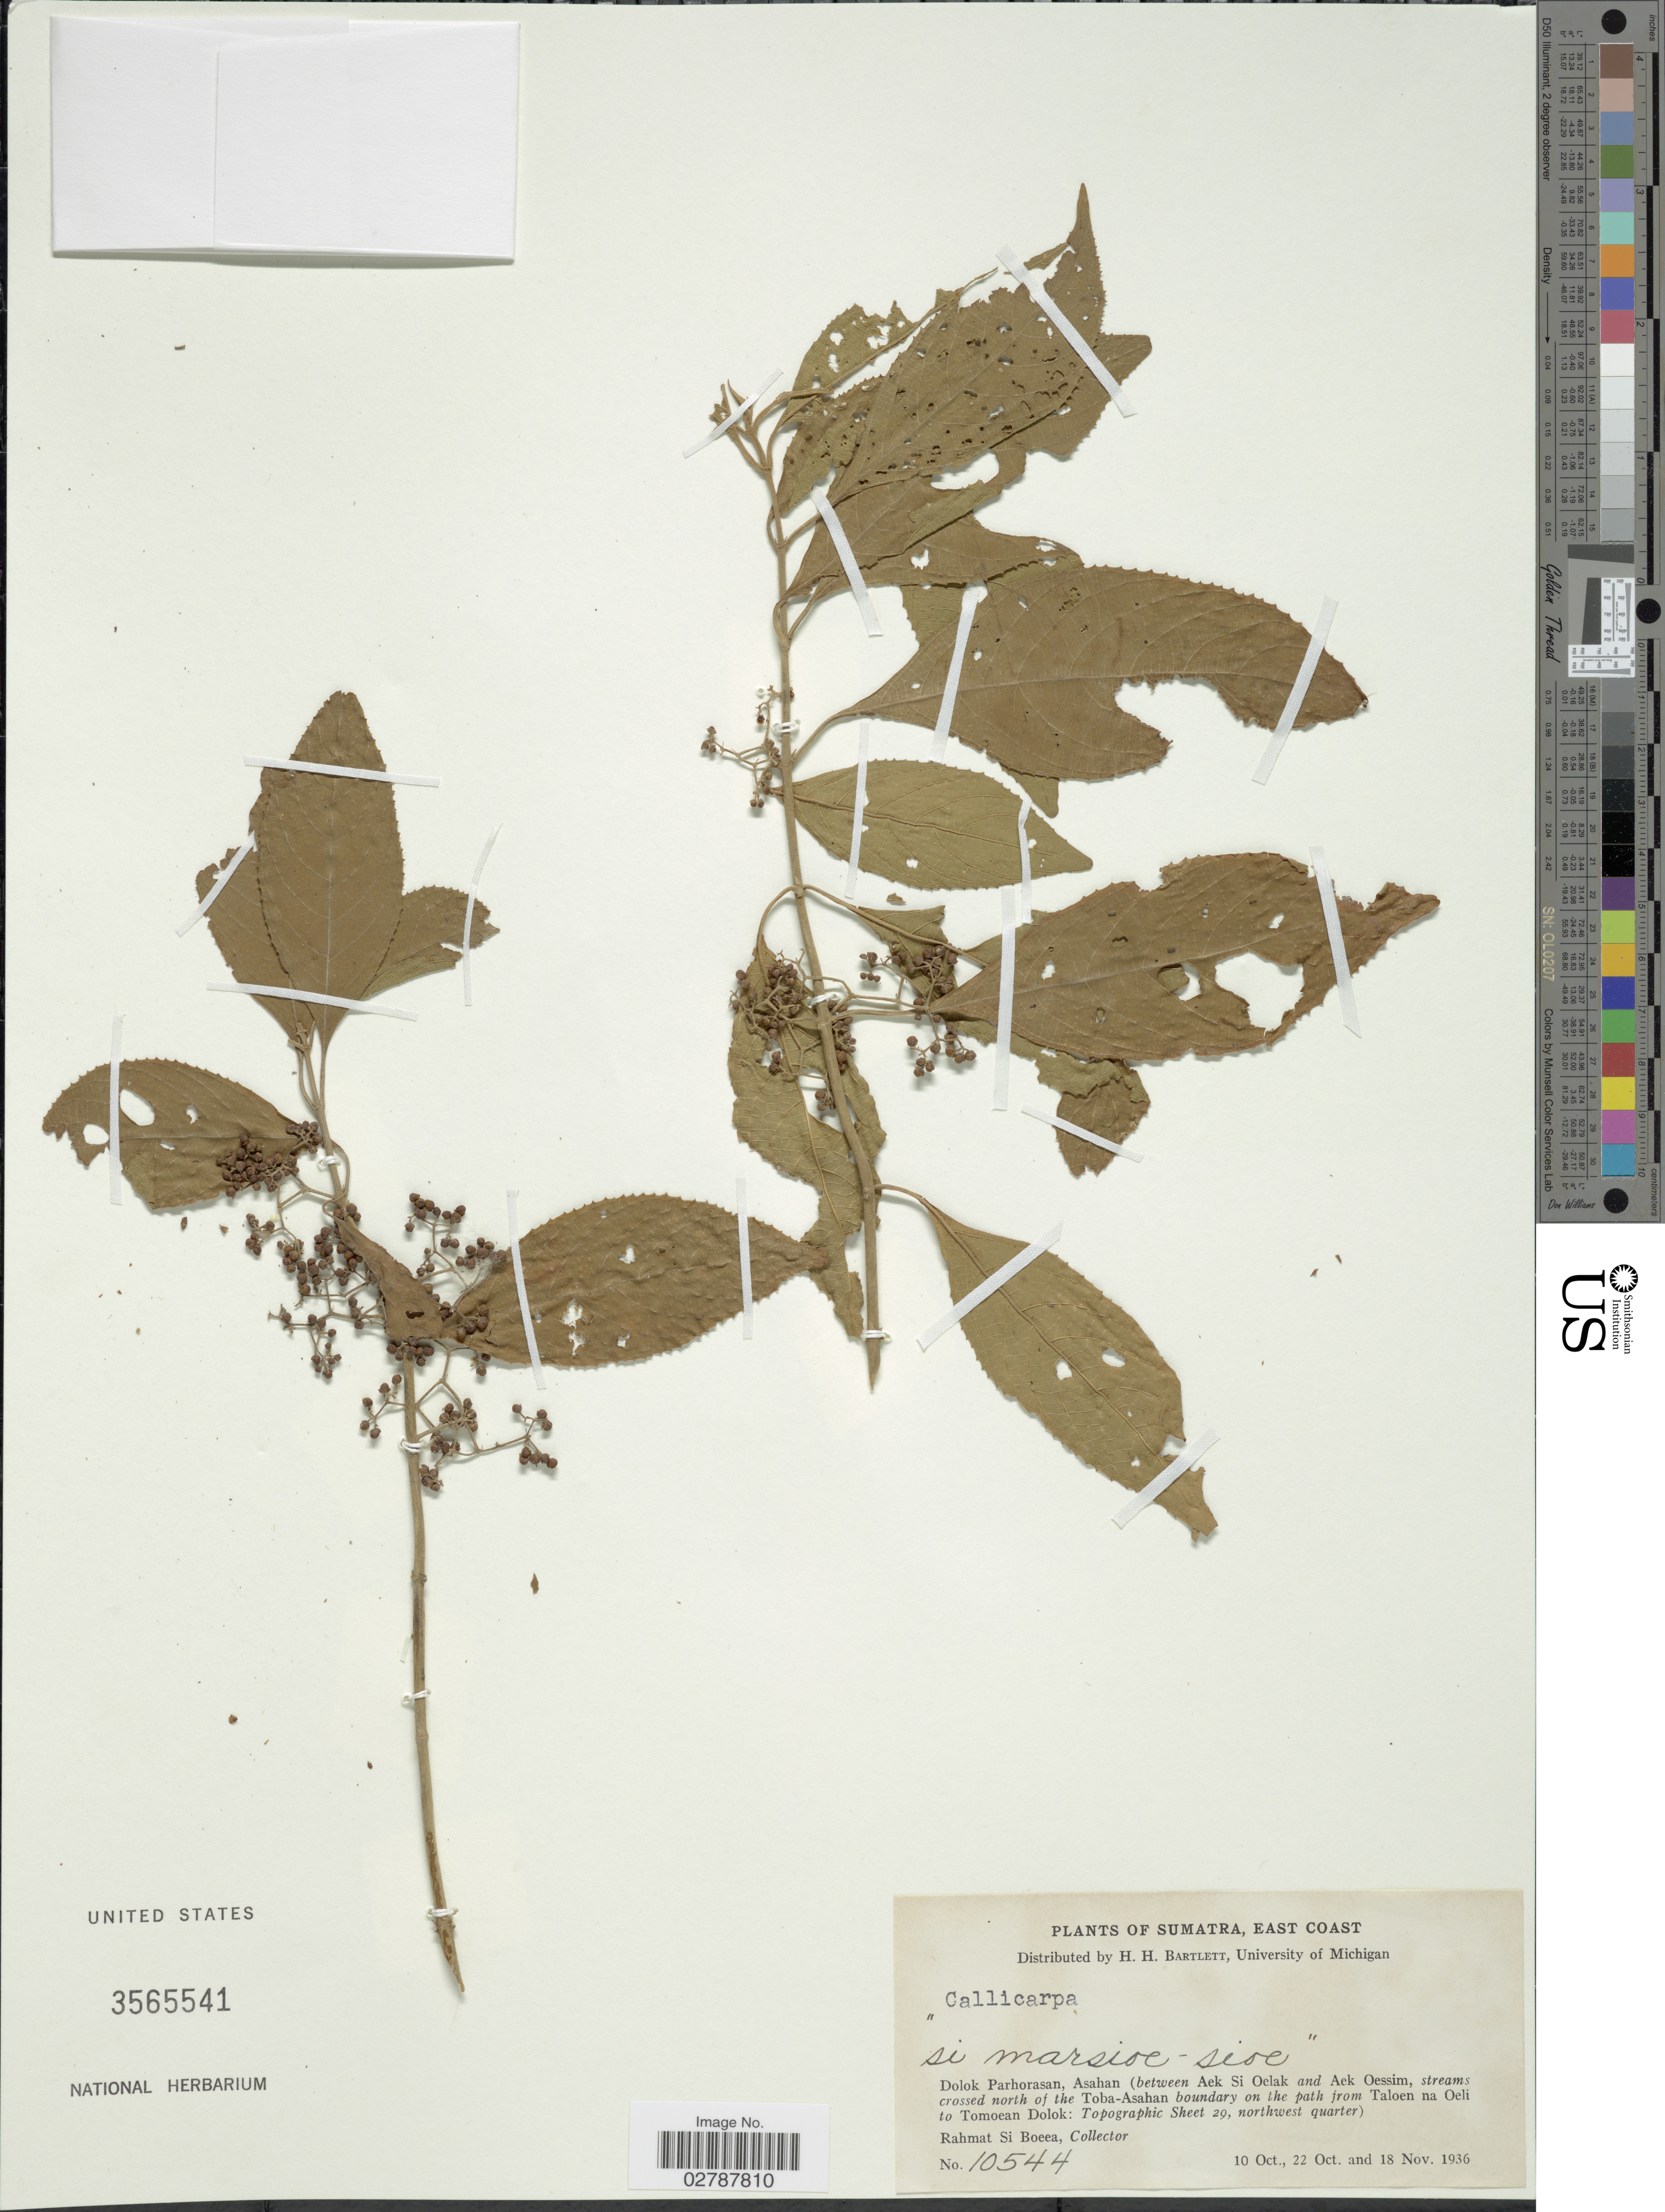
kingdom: Plantae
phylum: Tracheophyta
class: Magnoliopsida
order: Lamiales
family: Lamiaceae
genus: Callicarpa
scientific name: Callicarpa sp.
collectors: Rahmat Si Boeea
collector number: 10544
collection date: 1936-10-10/1936-11-18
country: Indonesia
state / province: Sumatra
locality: East Coast. Dolok Parhorasan, Asahan (between Aek Si Oelak and Aek Oessim, streams crossed north of the Toba-Asahan boundary on the path from Taloen na Oeli to Tomoean Dolok: Topographic Sheet 29, northwest quarter).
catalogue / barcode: US 3565541